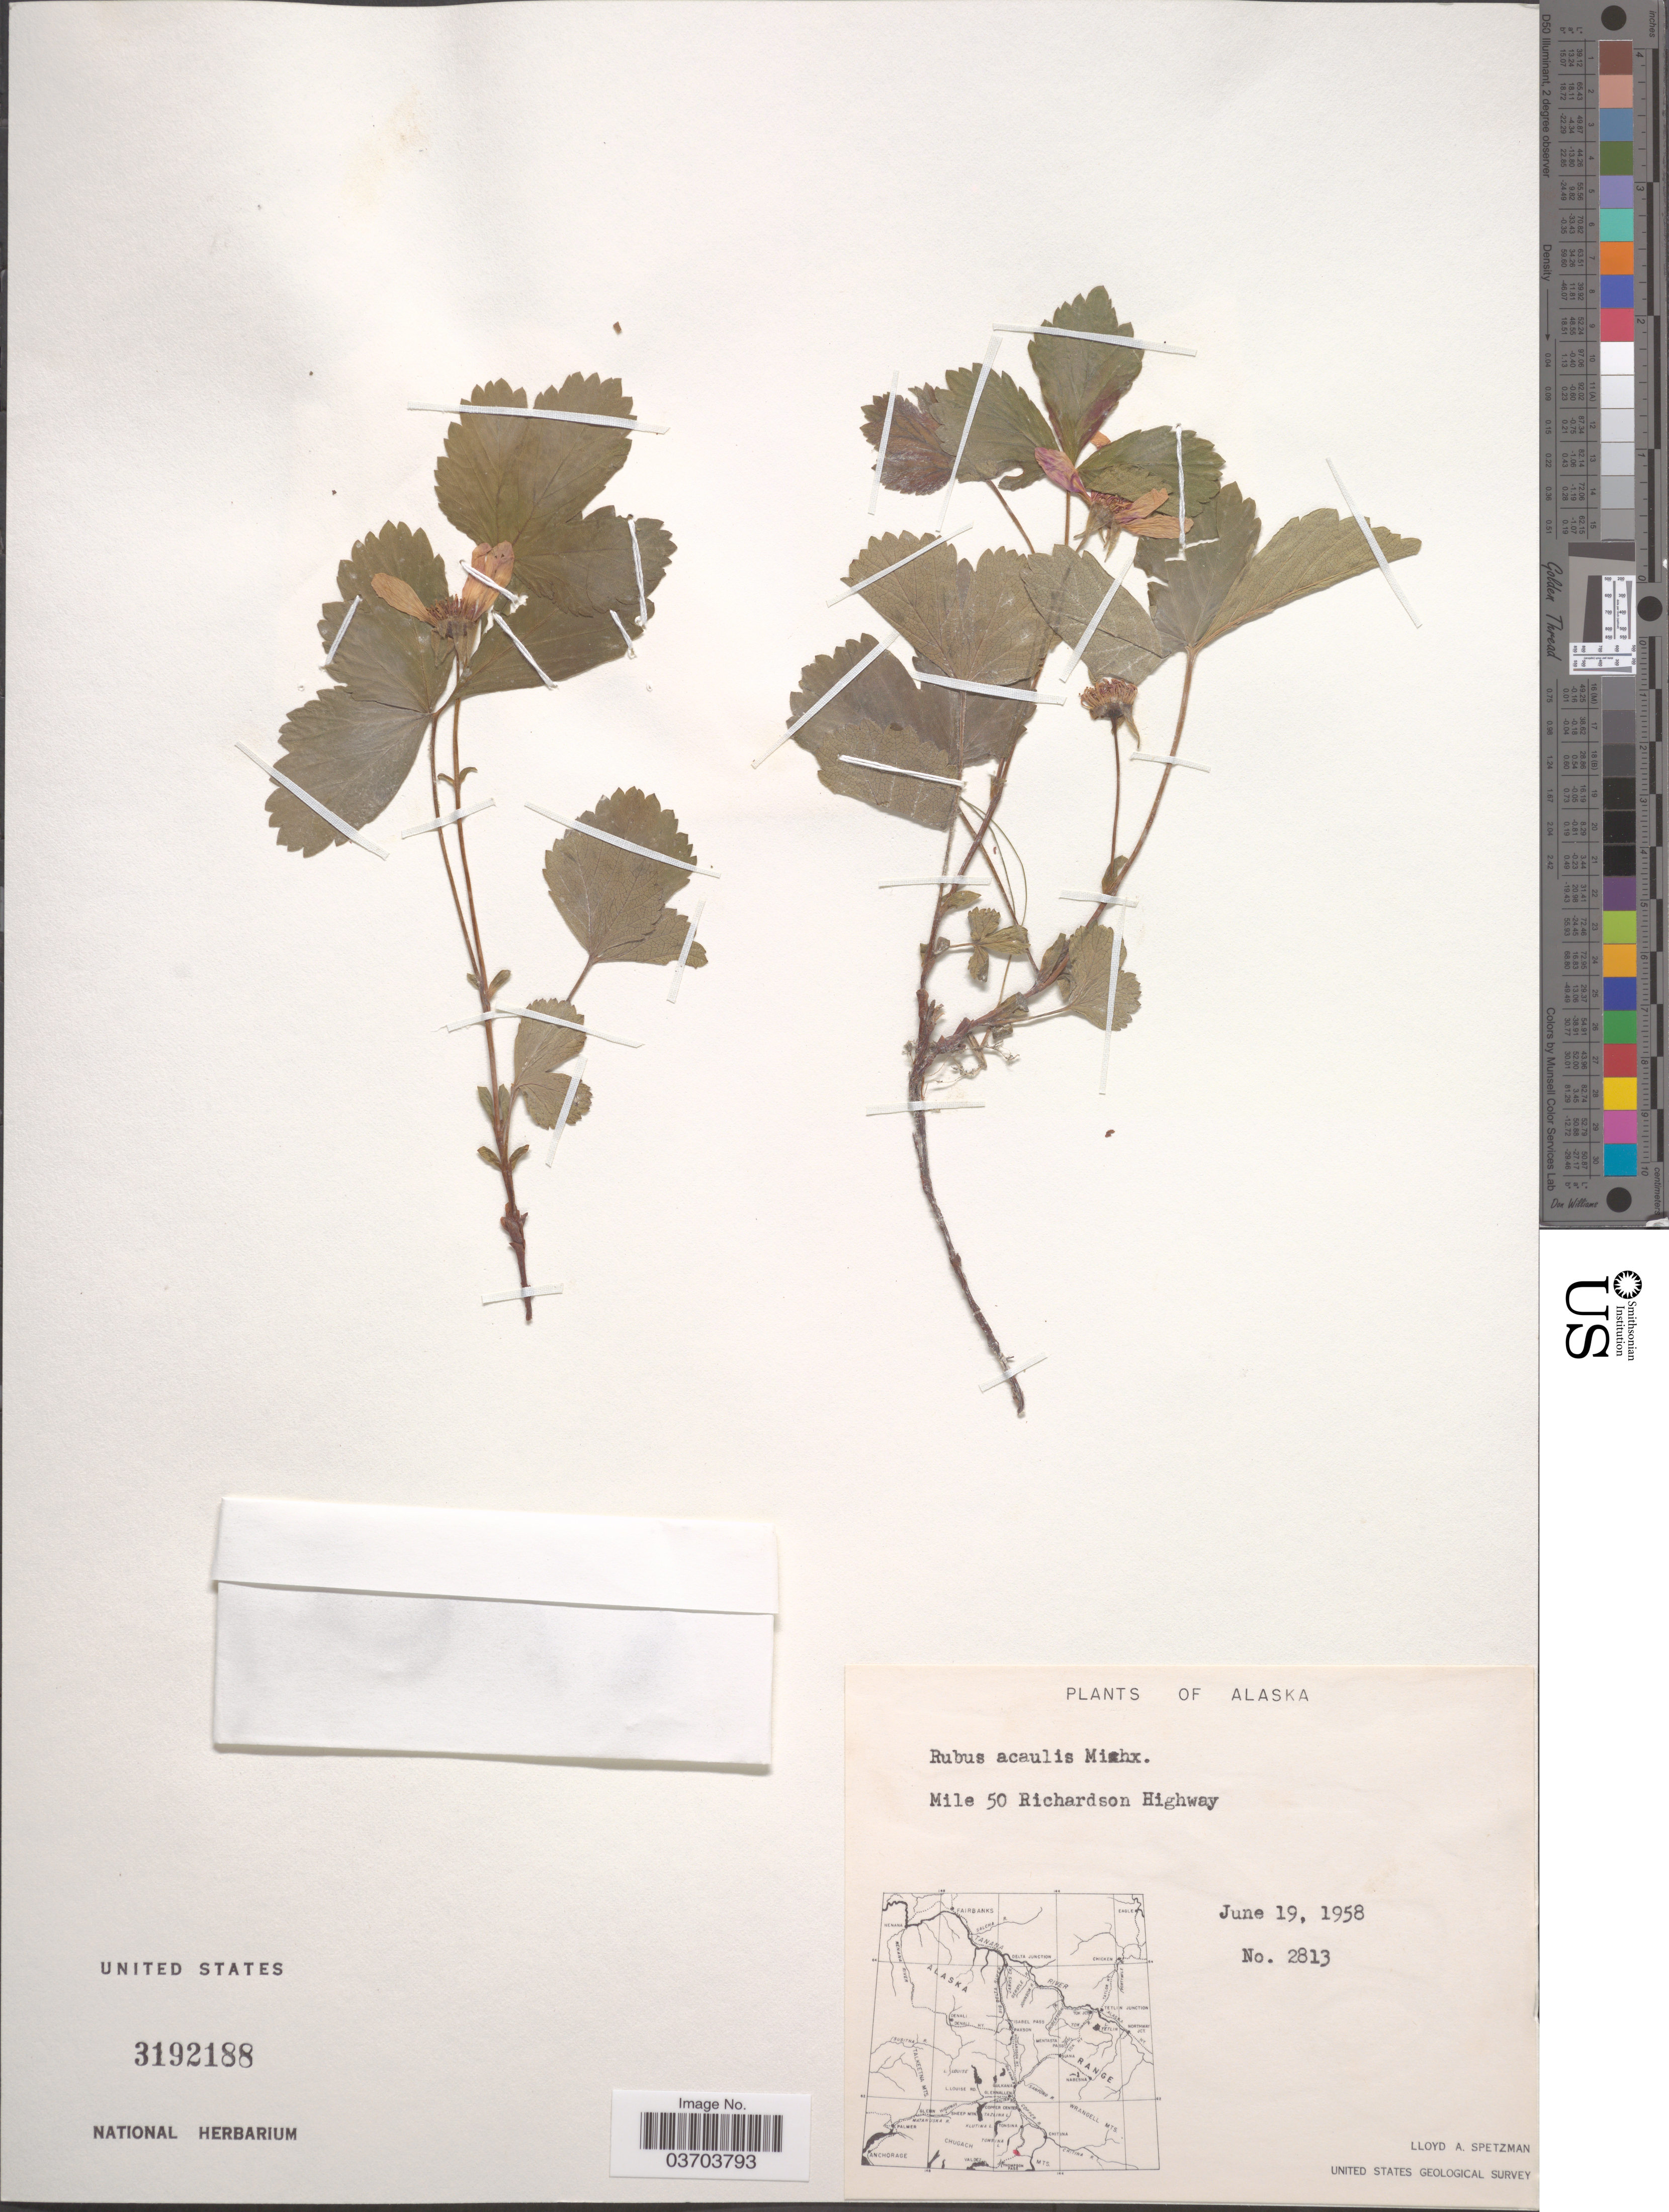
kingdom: Plantae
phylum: Tracheophyta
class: Magnoliopsida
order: Rosales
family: Rosaceae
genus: Rubus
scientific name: Rubus acaulis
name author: Michx.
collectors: L. Spetzman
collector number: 2813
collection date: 1958-06-19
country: United States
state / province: Alaska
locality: Mile 50 Richardson Highway.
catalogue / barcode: US 3192188